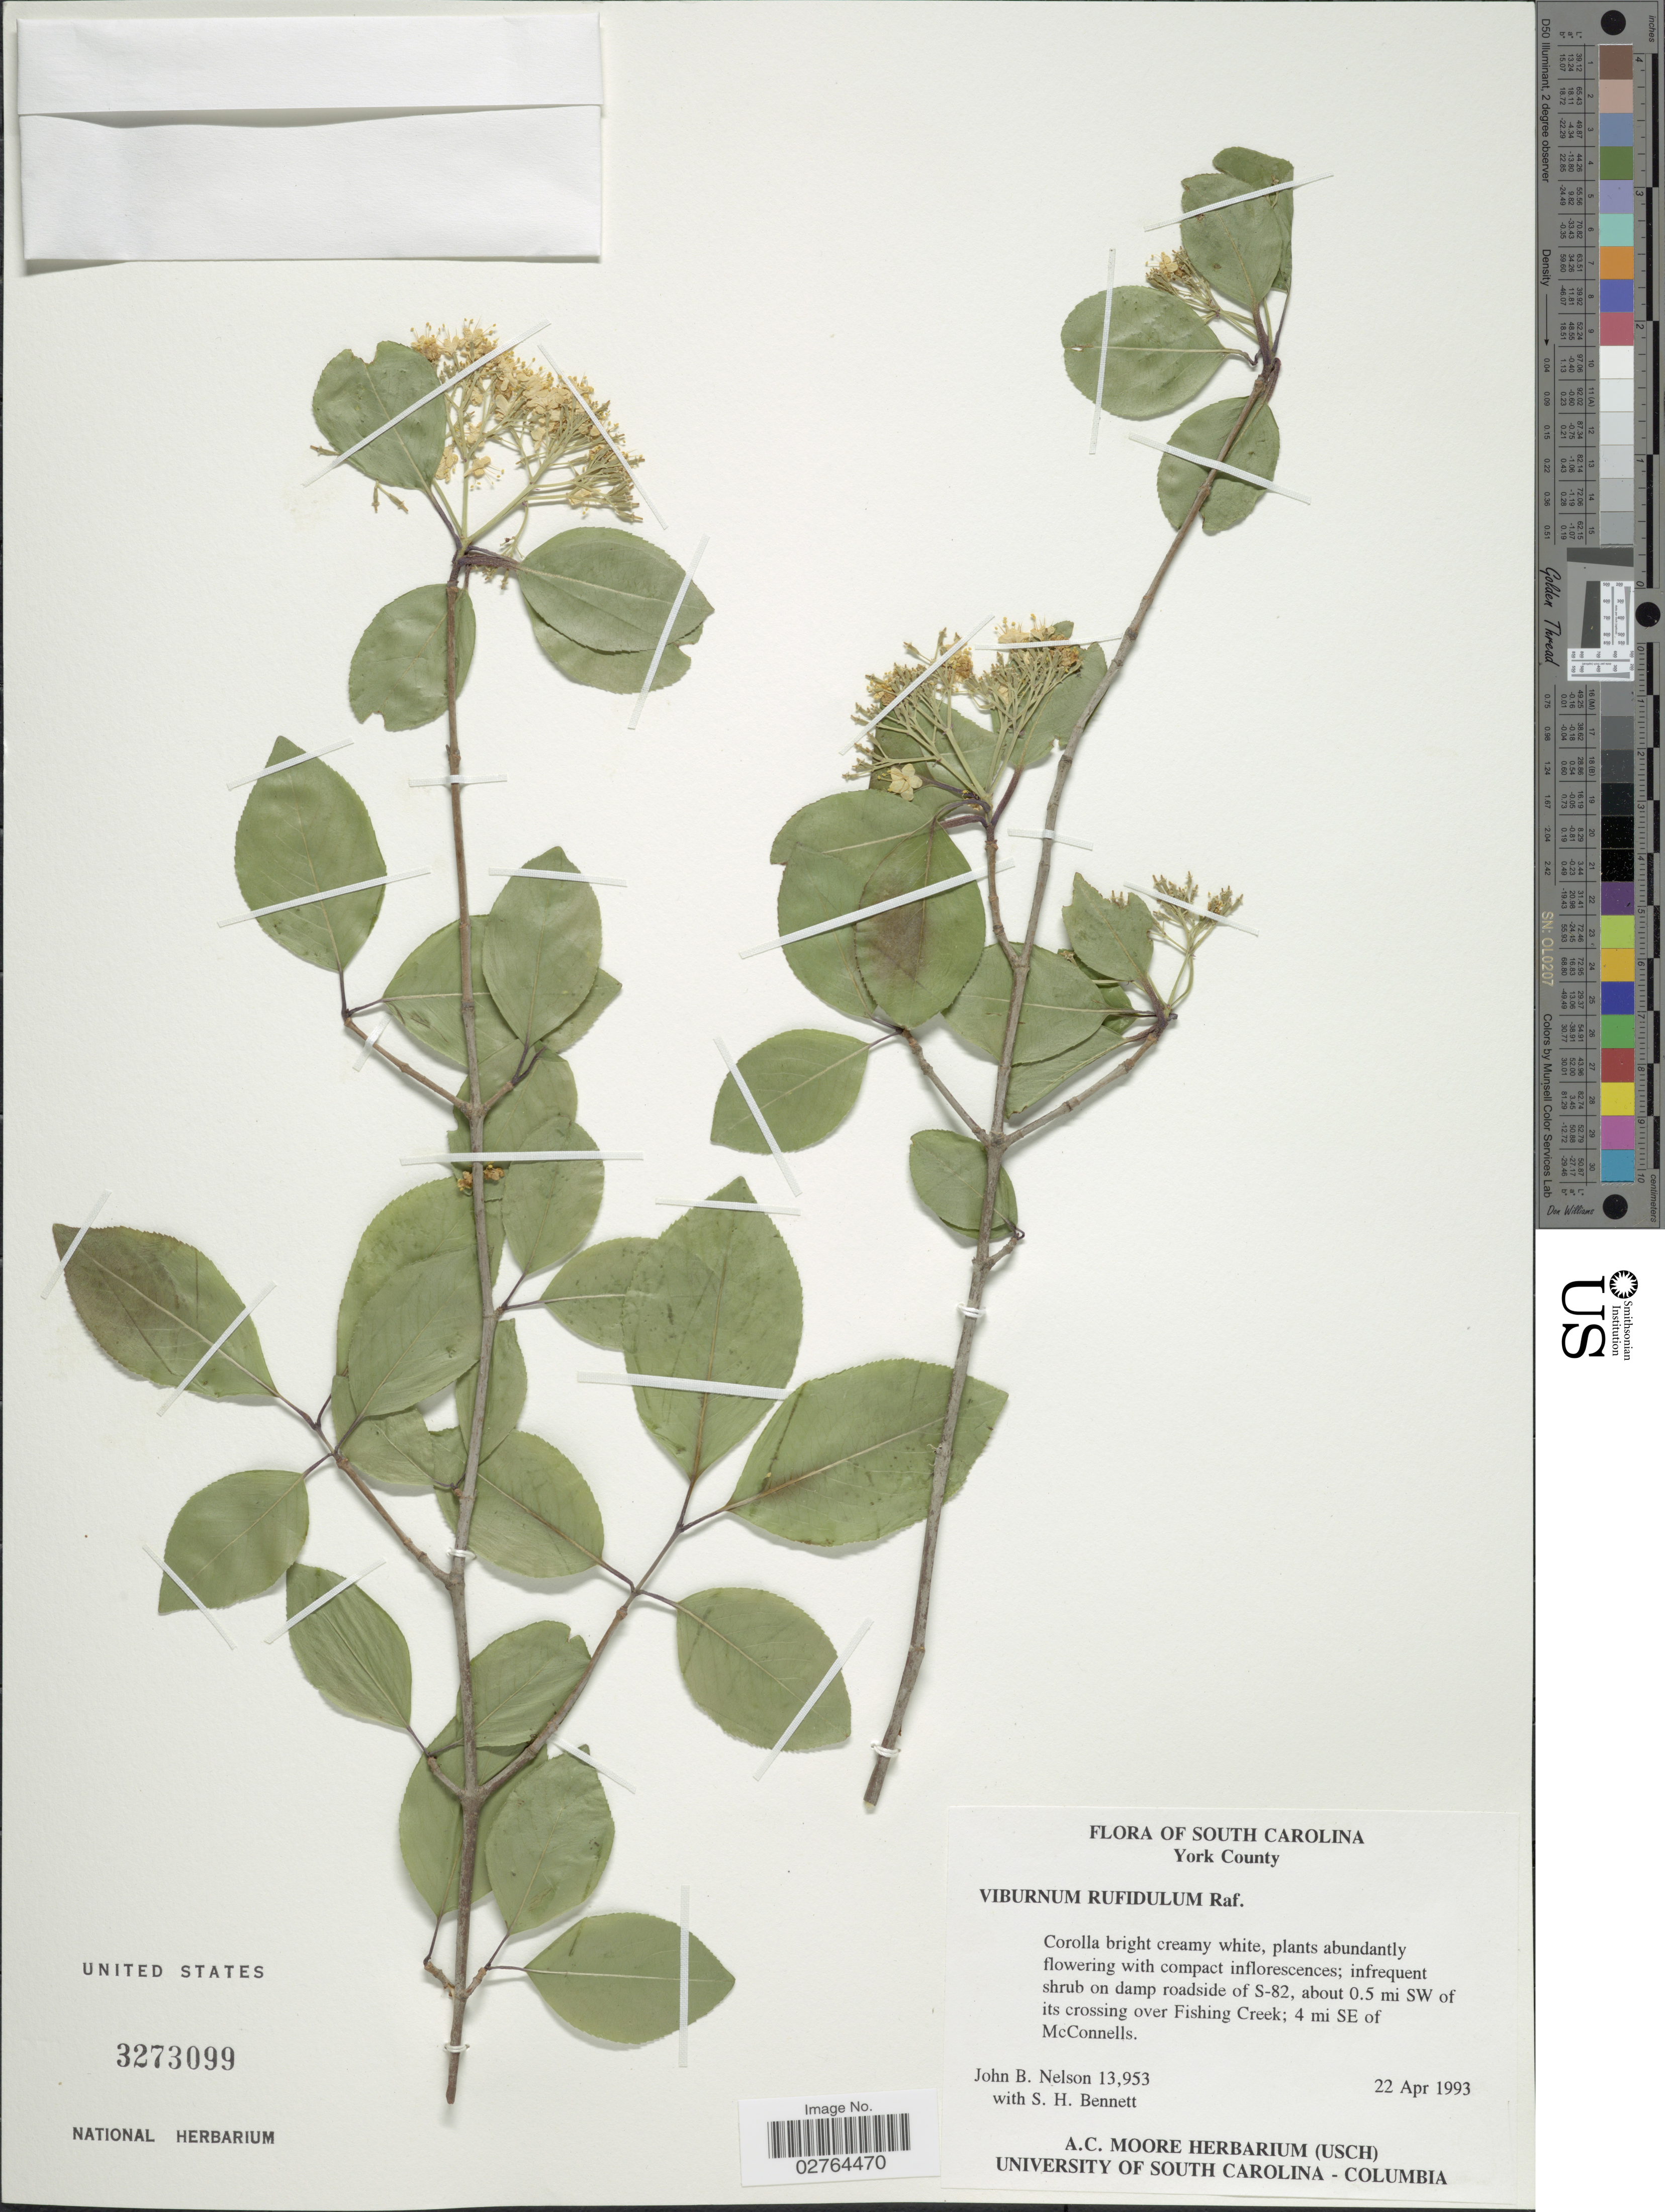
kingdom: Plantae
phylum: Tracheophyta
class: Magnoliopsida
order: Dipsacales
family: Viburnaceae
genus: Viburnum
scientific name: Viburnum rufidulum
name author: Raf.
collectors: J. B. Nelson & S. Bennett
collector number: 13953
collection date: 1993-04-22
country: United States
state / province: South Carolina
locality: York County; infrequent shrub on damp roadside of S-82, about 0.5 mi SW of its crossing over Fishing Creek; 4 mi SE of McConnells.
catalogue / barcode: US 3273099